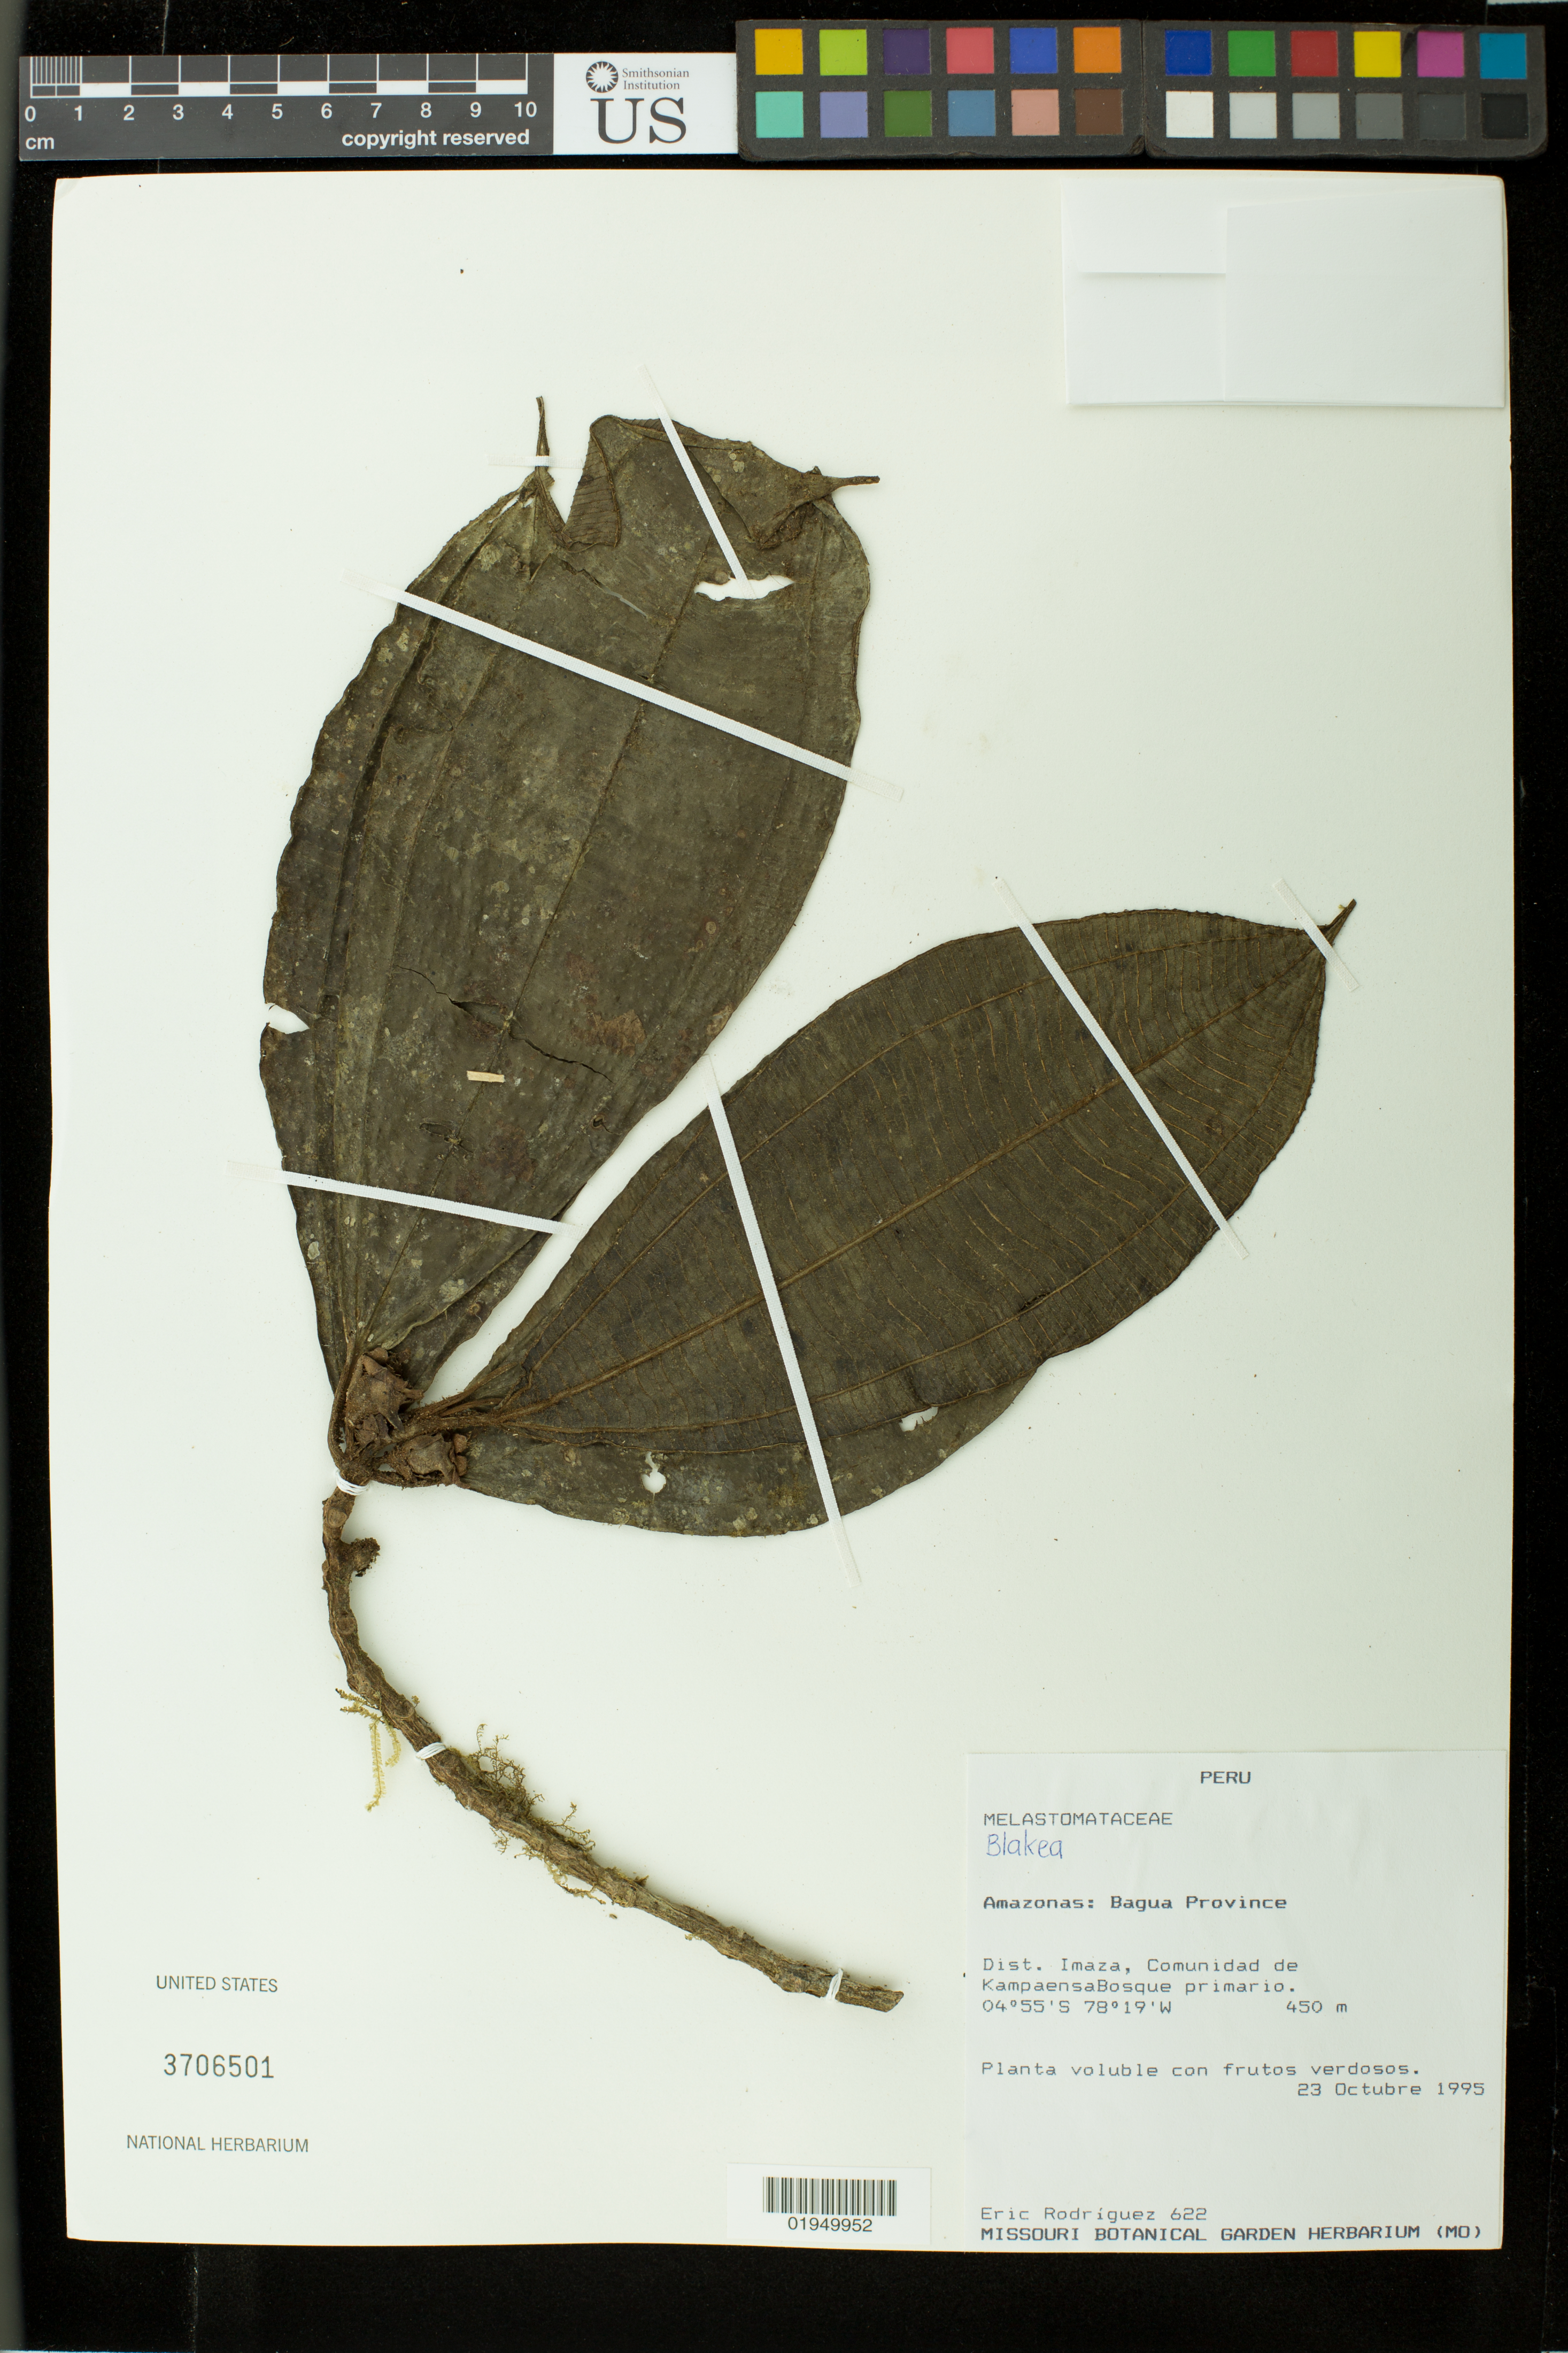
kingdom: Plantae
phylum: Tracheophyta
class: Magnoliopsida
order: Myrtales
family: Melastomataceae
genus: Blakea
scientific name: Blakea ciliata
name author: Markgr.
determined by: Michelangeli, F. A.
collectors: E. Rodriguez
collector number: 622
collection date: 1995-10-23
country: Peru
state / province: Amazonas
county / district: Bagua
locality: Dist. Imaza, Comunidad de Kampaensa.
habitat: Bosque primario.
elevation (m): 450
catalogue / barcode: US 3706501